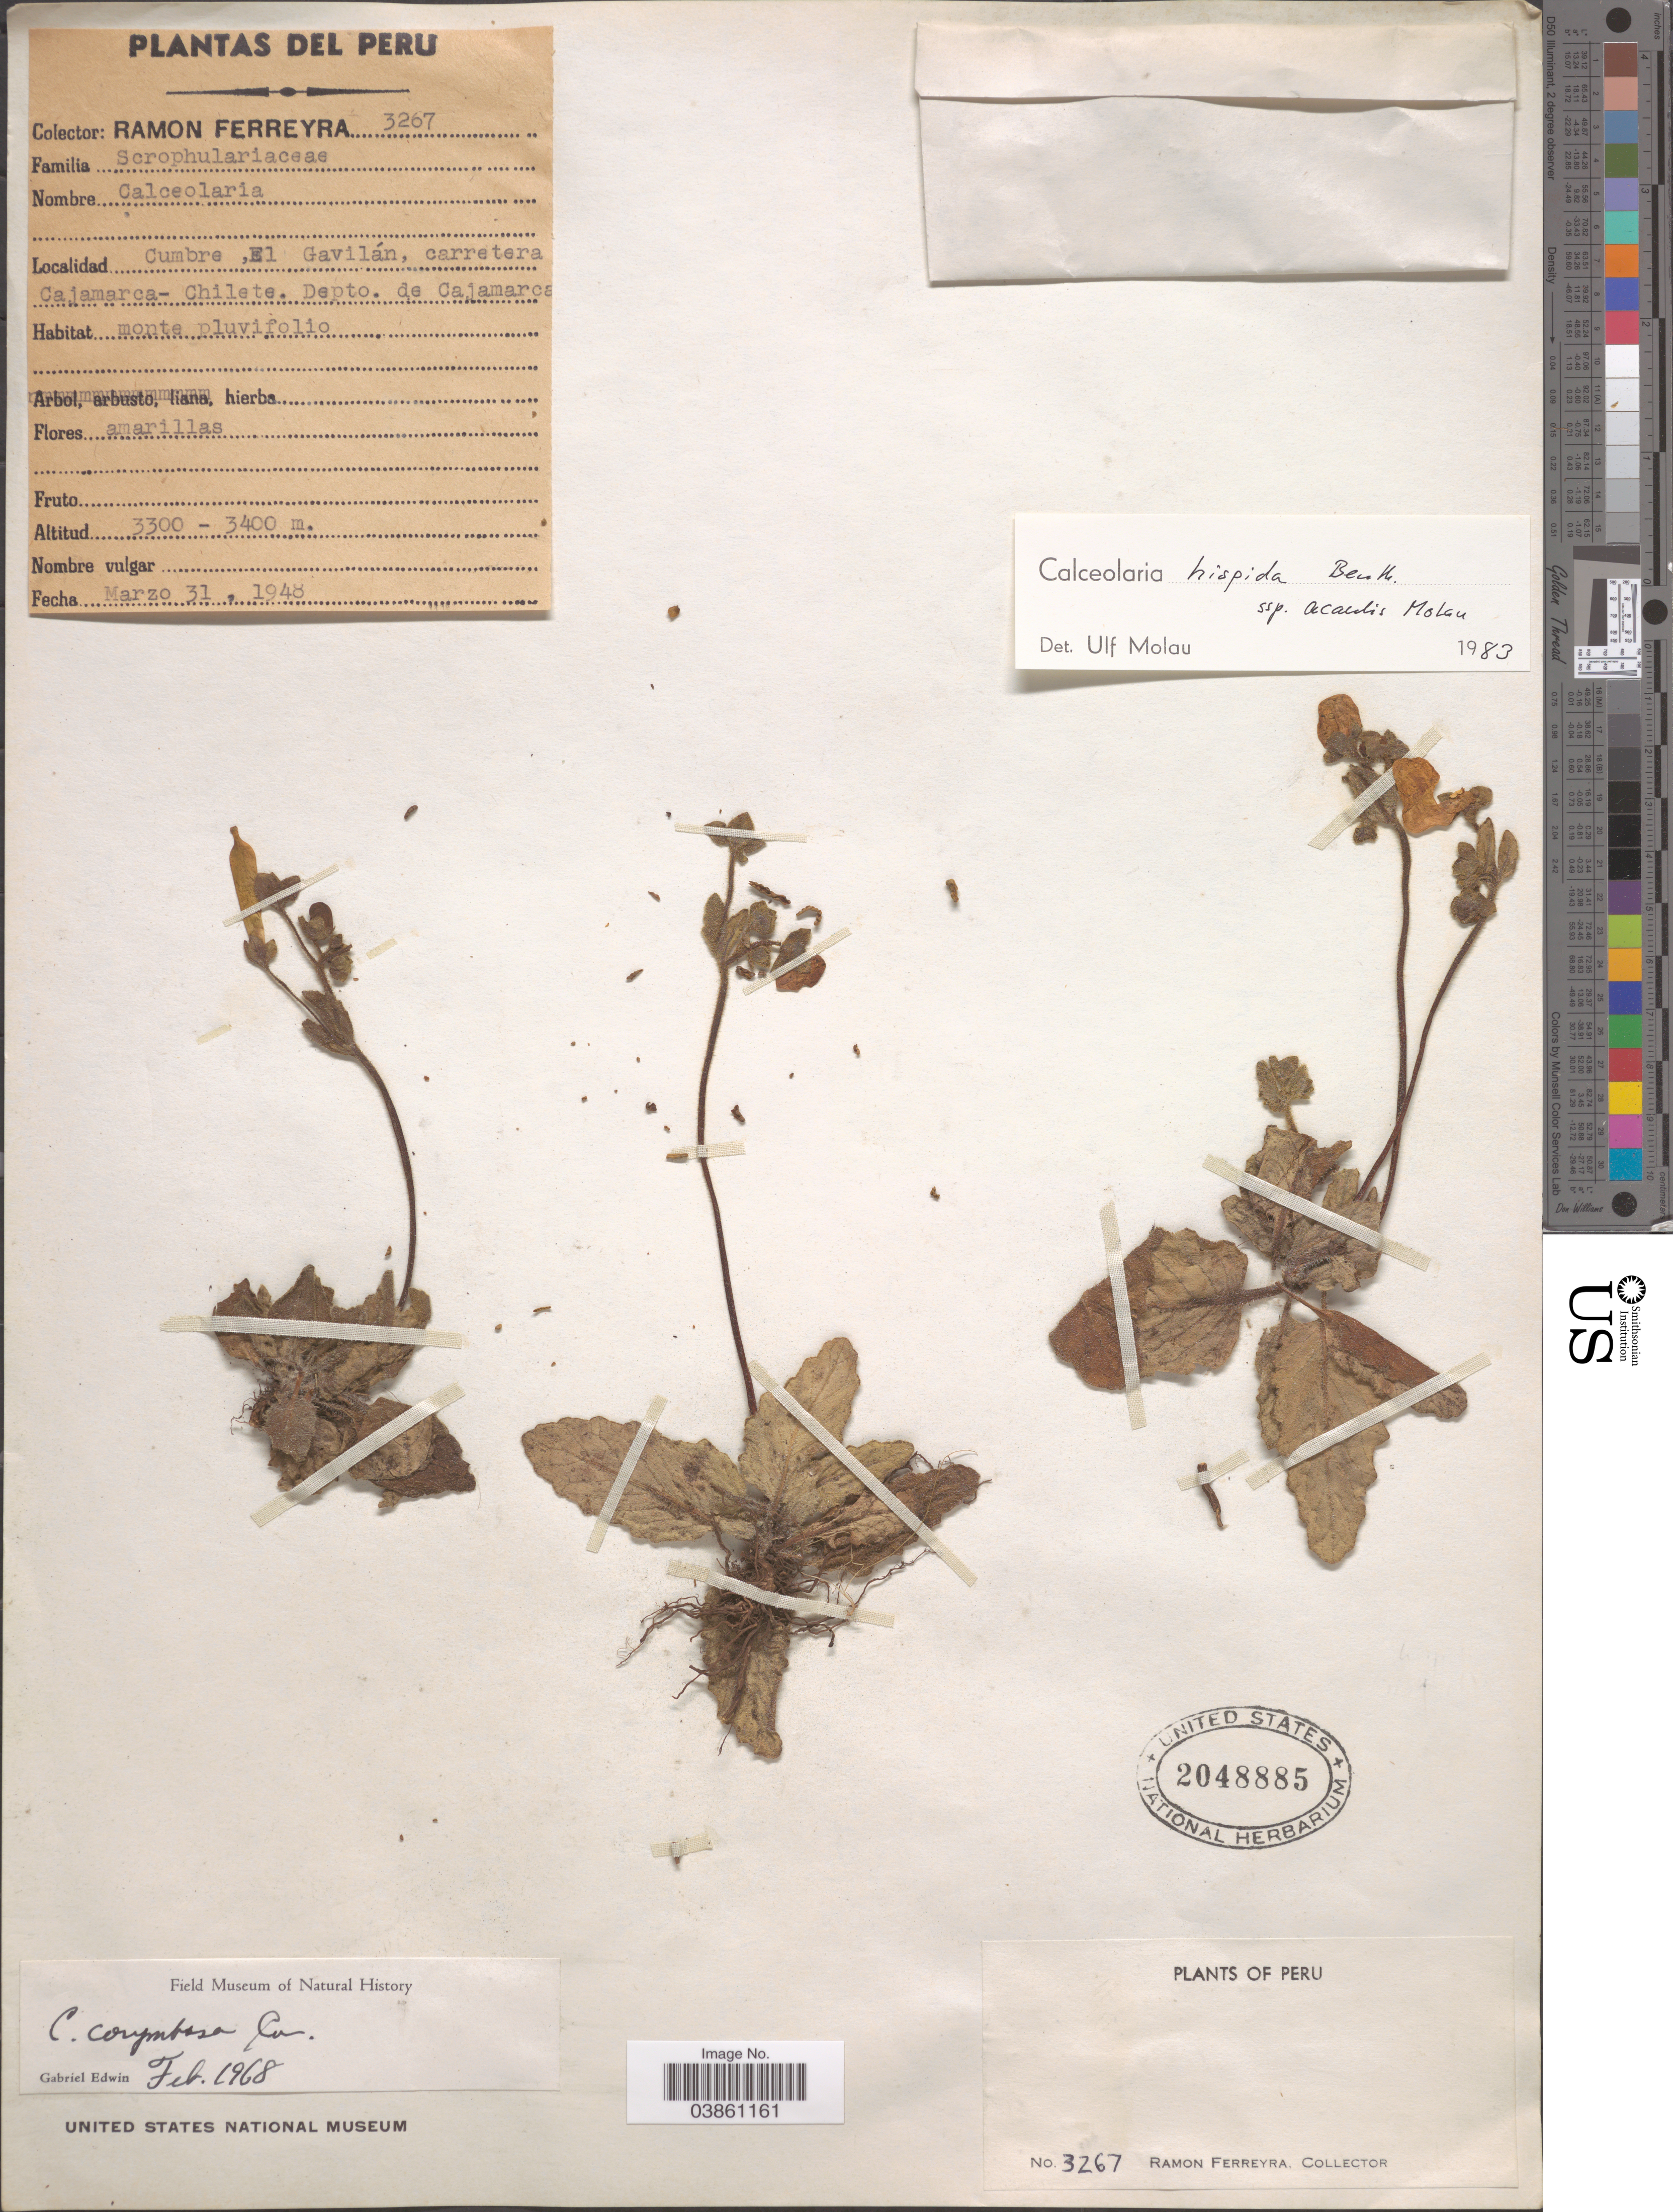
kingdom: Plantae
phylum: Tracheophyta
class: Magnoliopsida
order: Lamiales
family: Calceolariaceae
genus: Calceolaria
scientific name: Calceolaria hispida subsp. acaulis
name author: Molau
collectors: R. A. Ferreyra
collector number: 3267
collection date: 1948-03-31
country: Peru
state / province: Cajamarca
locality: Cumbre, El Gavilán, carretera Cajamarca- Chilete. Depto. de Cajamarca.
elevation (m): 3300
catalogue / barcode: US 2048885